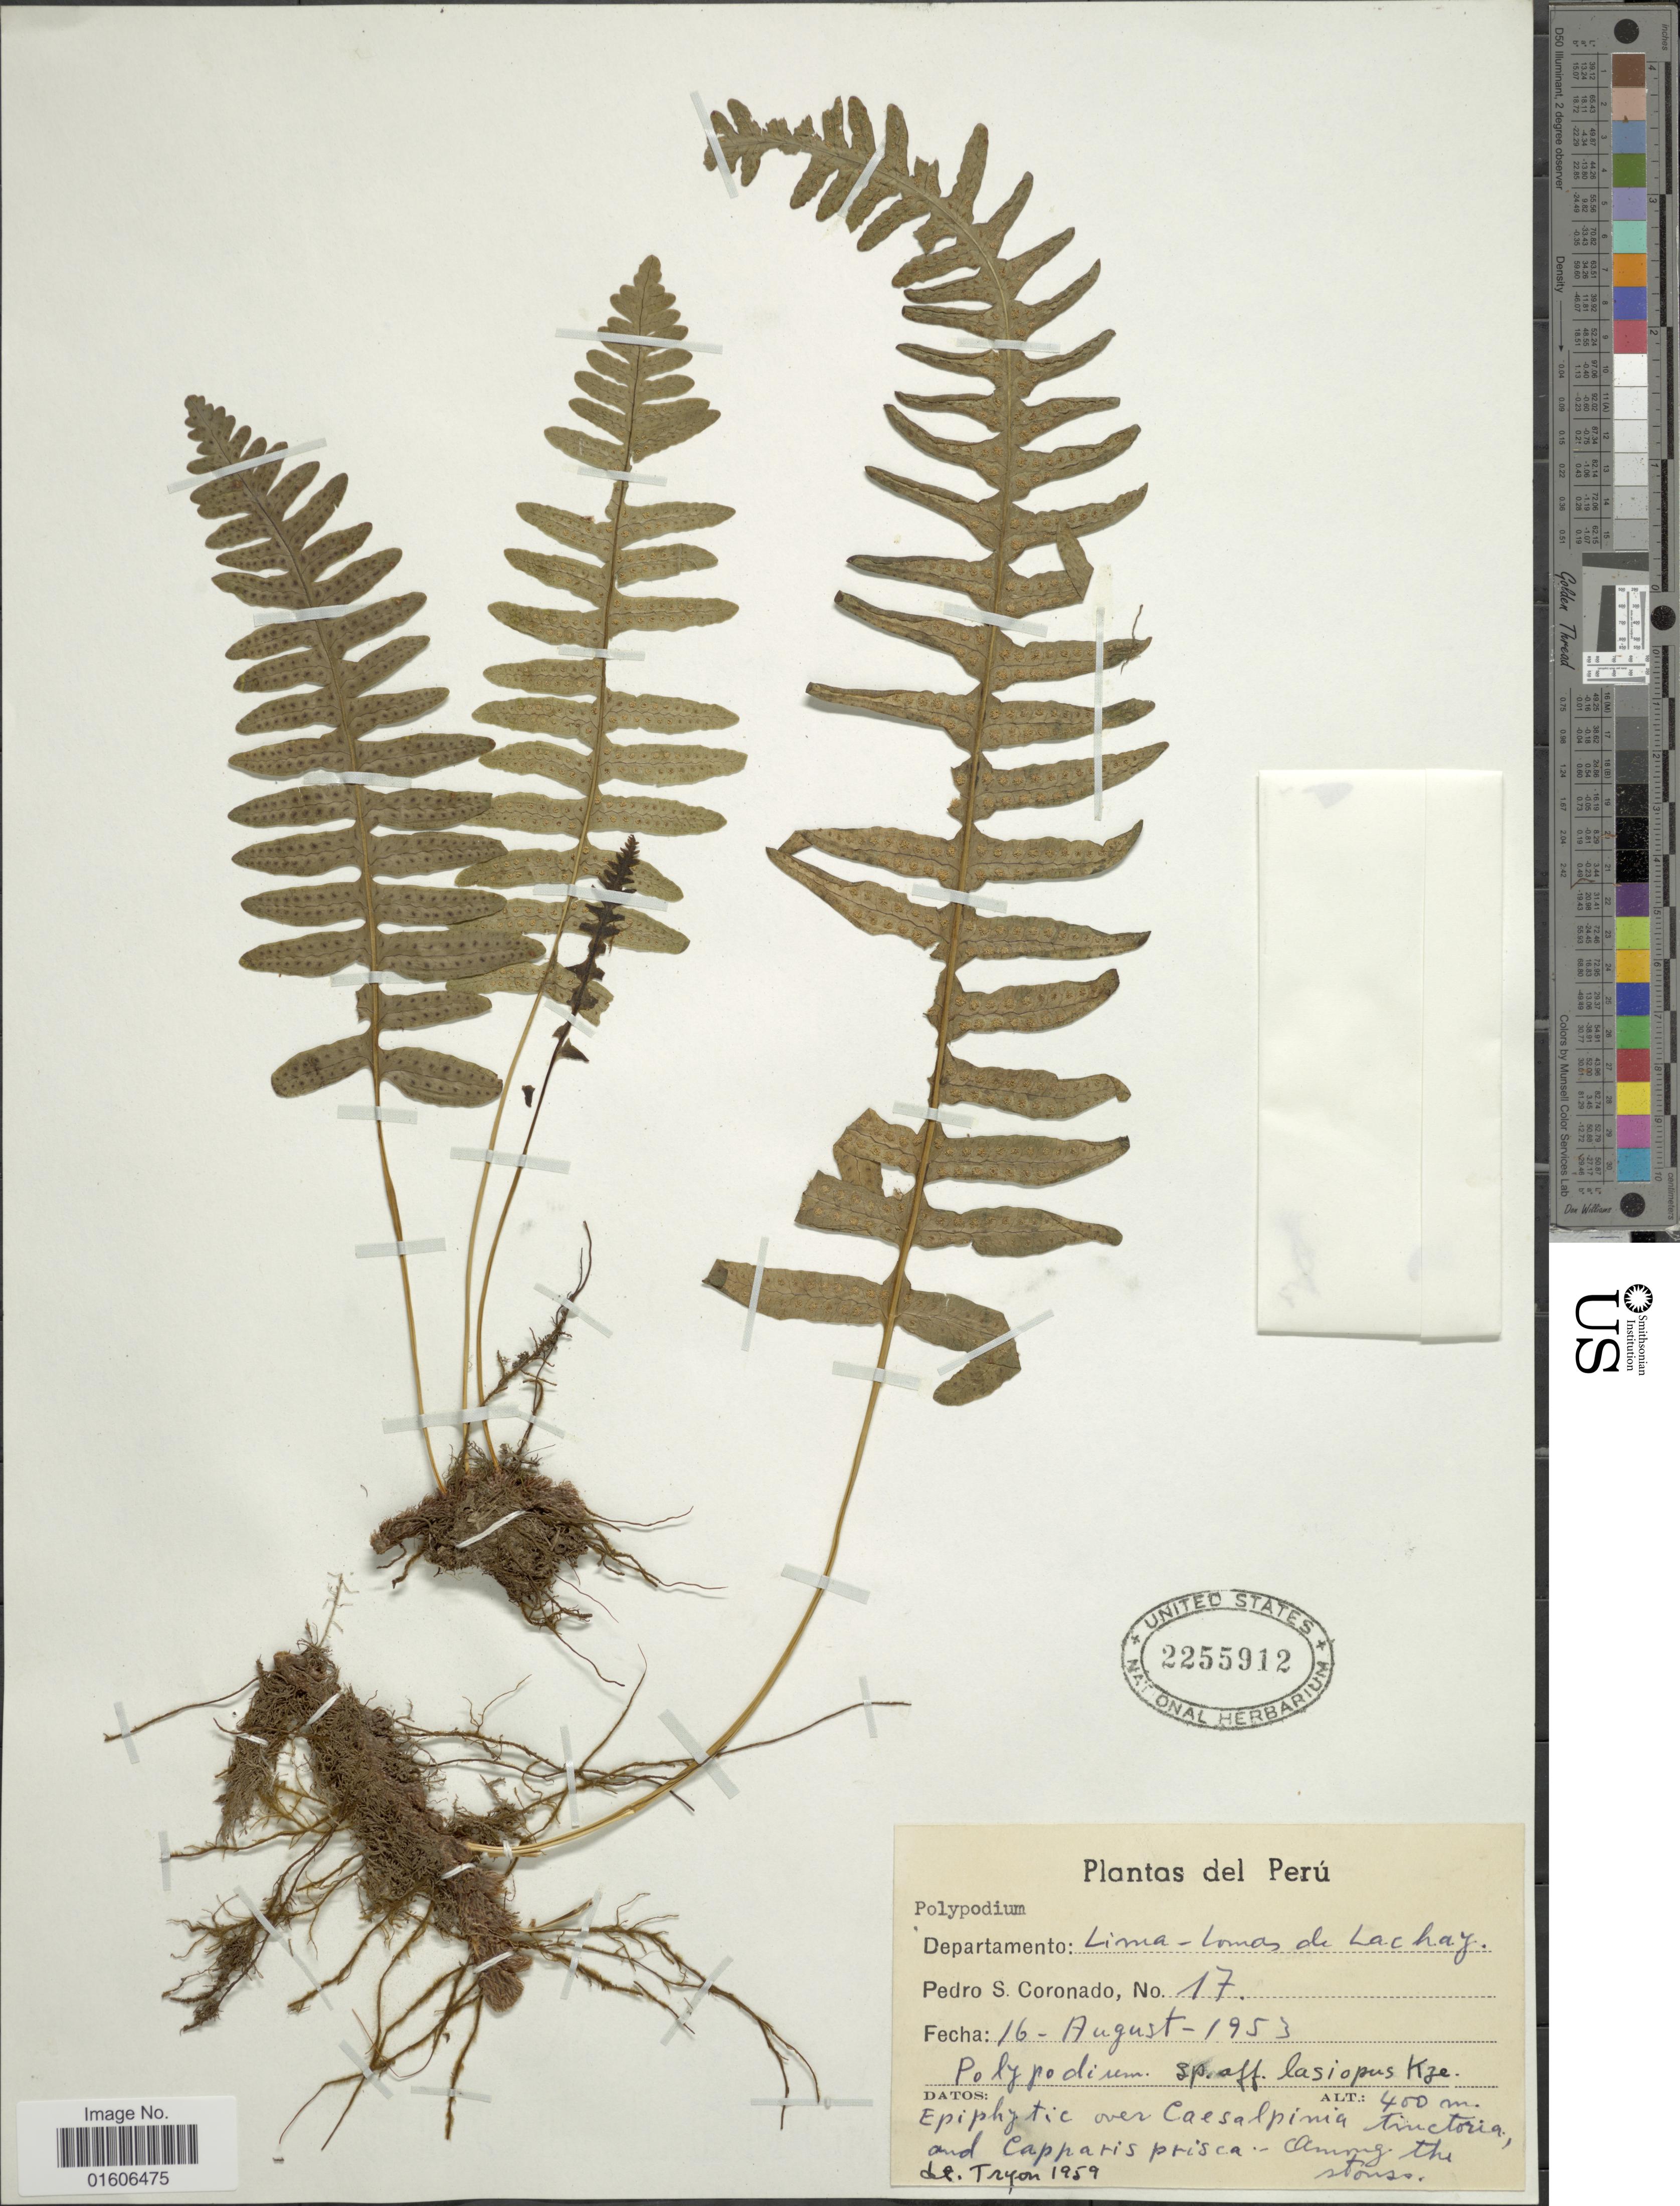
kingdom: Plantae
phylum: Tracheophyta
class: Polypodiopsida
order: Polypodiales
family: Polypodiaceae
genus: Serpocaulon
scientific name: Serpocaulon lasiopus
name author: (Klotzsch) A.R. Sm.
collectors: P. Coronado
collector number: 17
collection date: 1953-08-16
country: Peru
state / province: Lima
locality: Departamento: Lima - Lomas de Lachay.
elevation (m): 400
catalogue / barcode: US 2255912